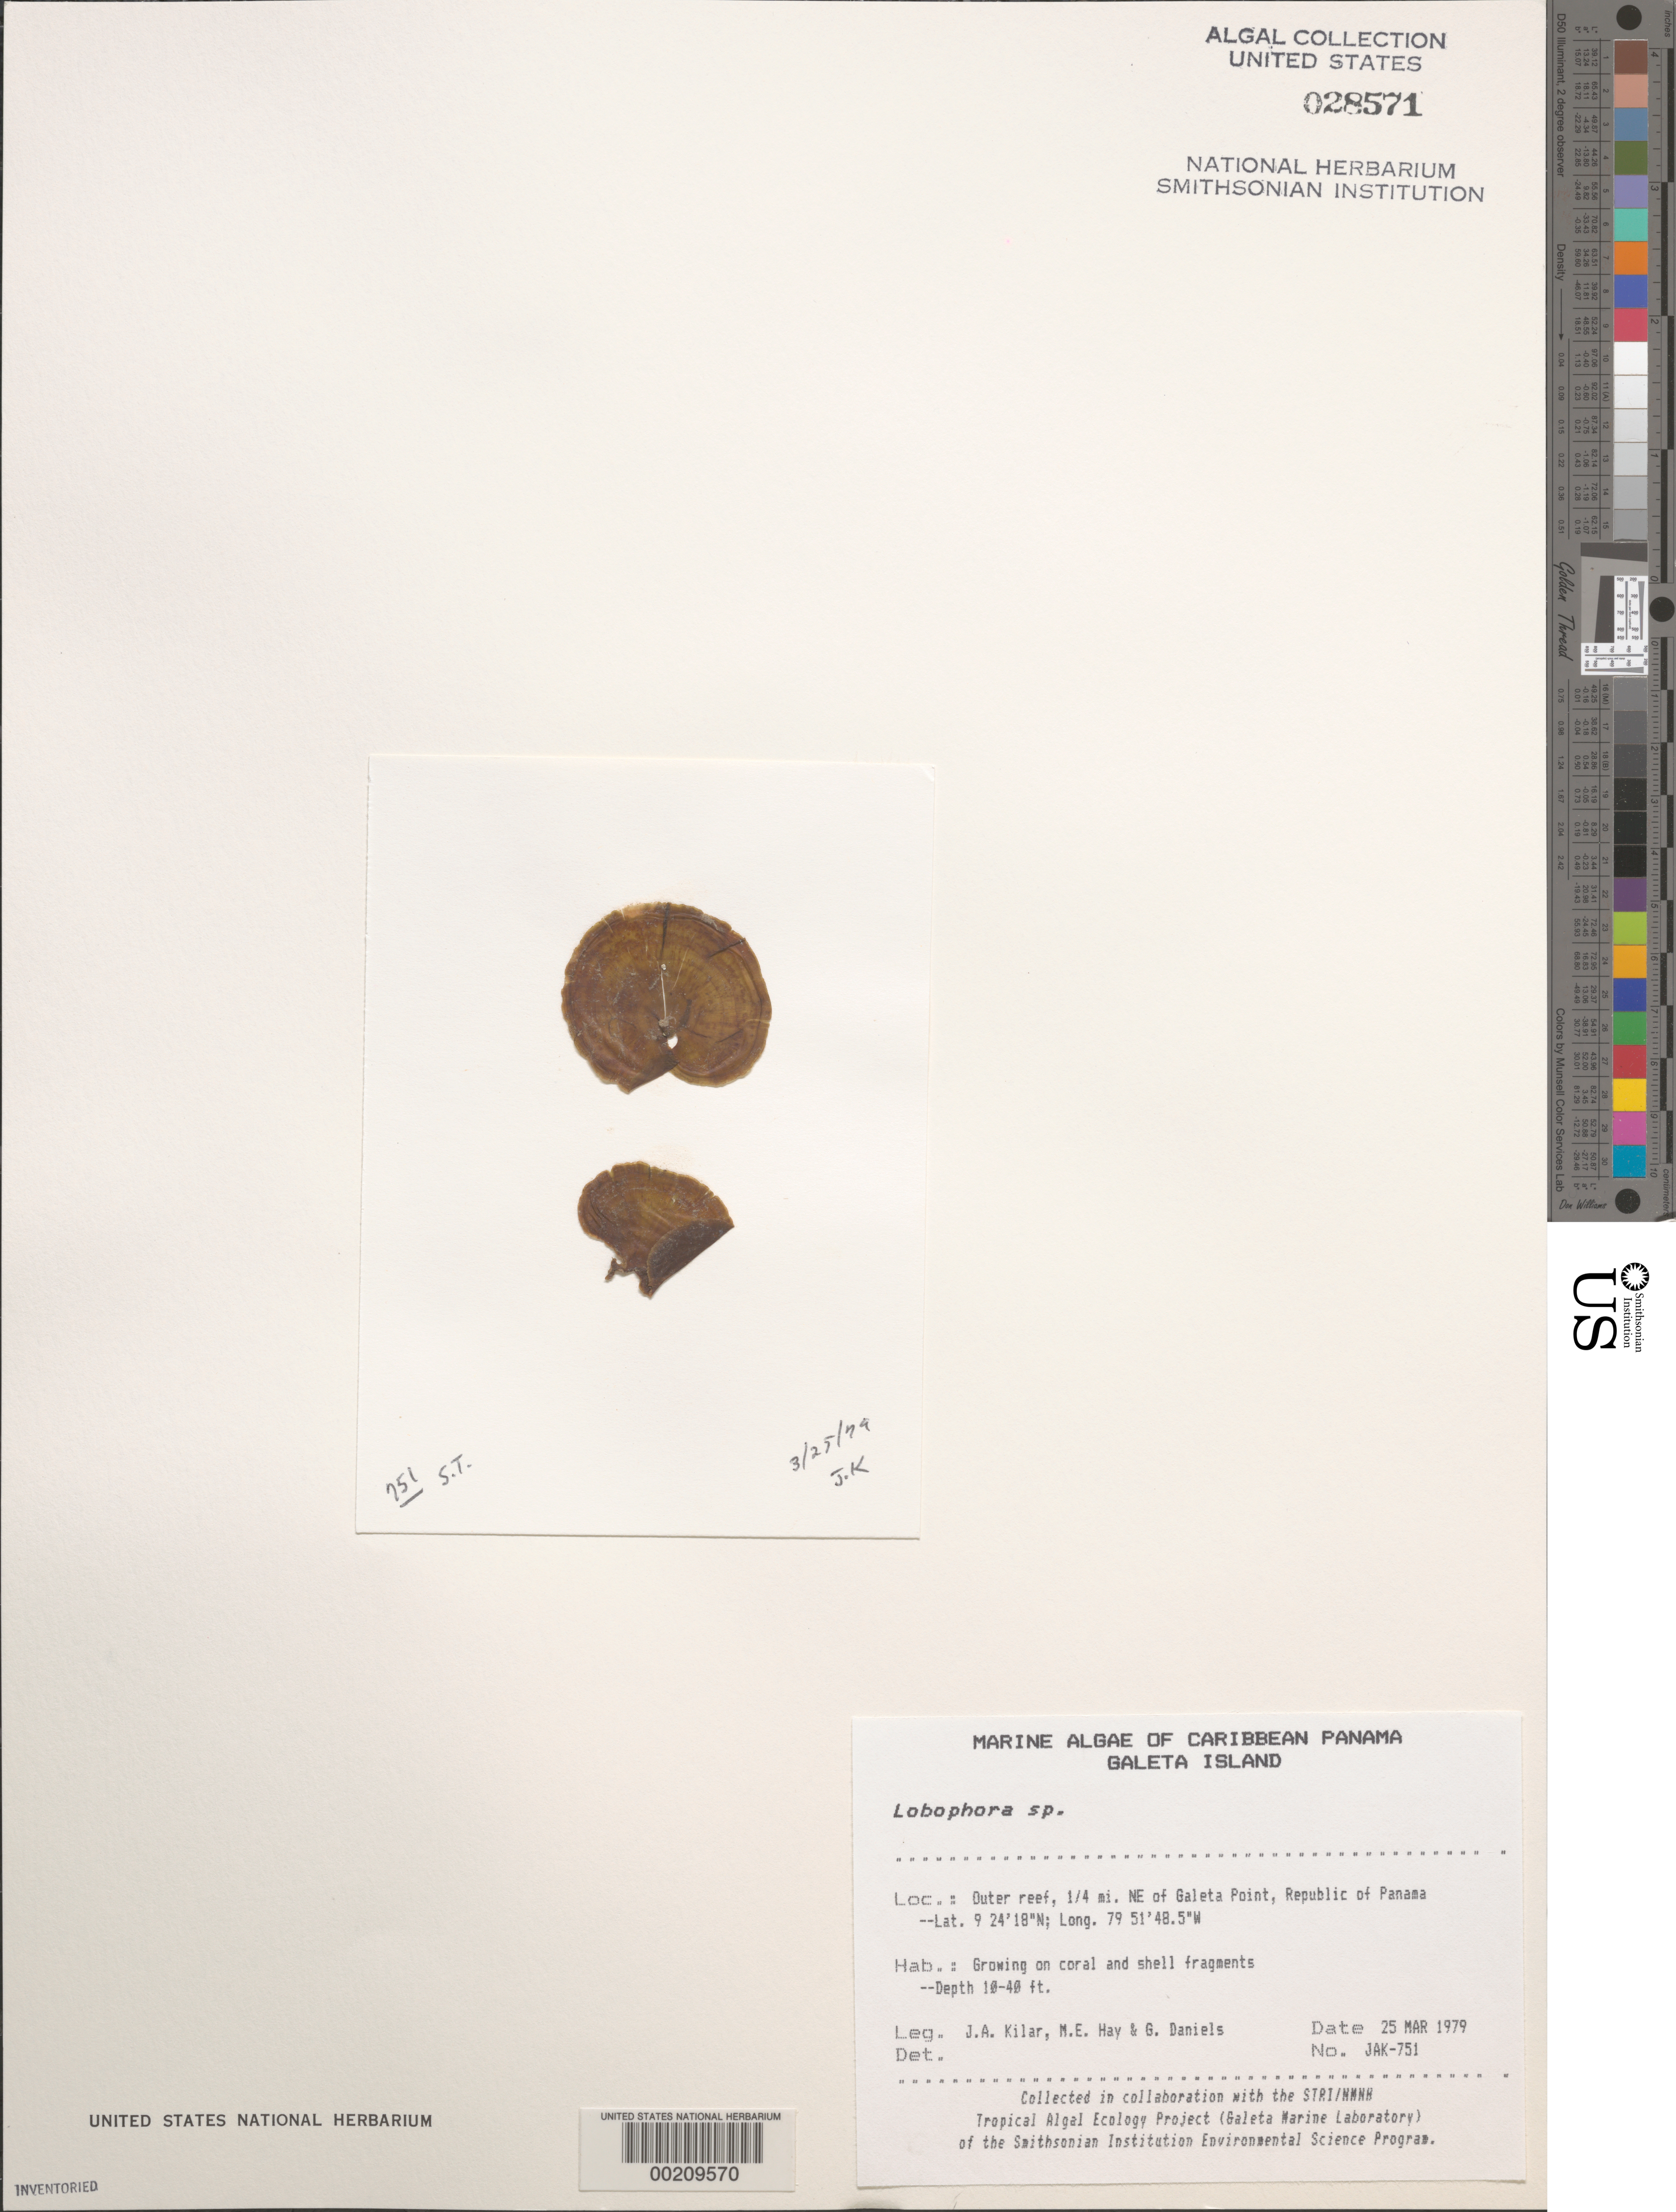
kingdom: Chromista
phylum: Ochrophyta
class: Phaeophyceae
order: Dictyotales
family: Dictyotaceae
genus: Lobophora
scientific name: Lobophora sp.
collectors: J. A. Kilar, M. E. Hay & G. S. Daniels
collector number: JAK-751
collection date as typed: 25 Mar 1979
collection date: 1979-03-25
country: Panama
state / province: Colón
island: Galeta Island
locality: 1/4th mile northeast of Galeta Point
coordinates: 9 24' 18" N, 79 51' 48.5" W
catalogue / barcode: US 28571